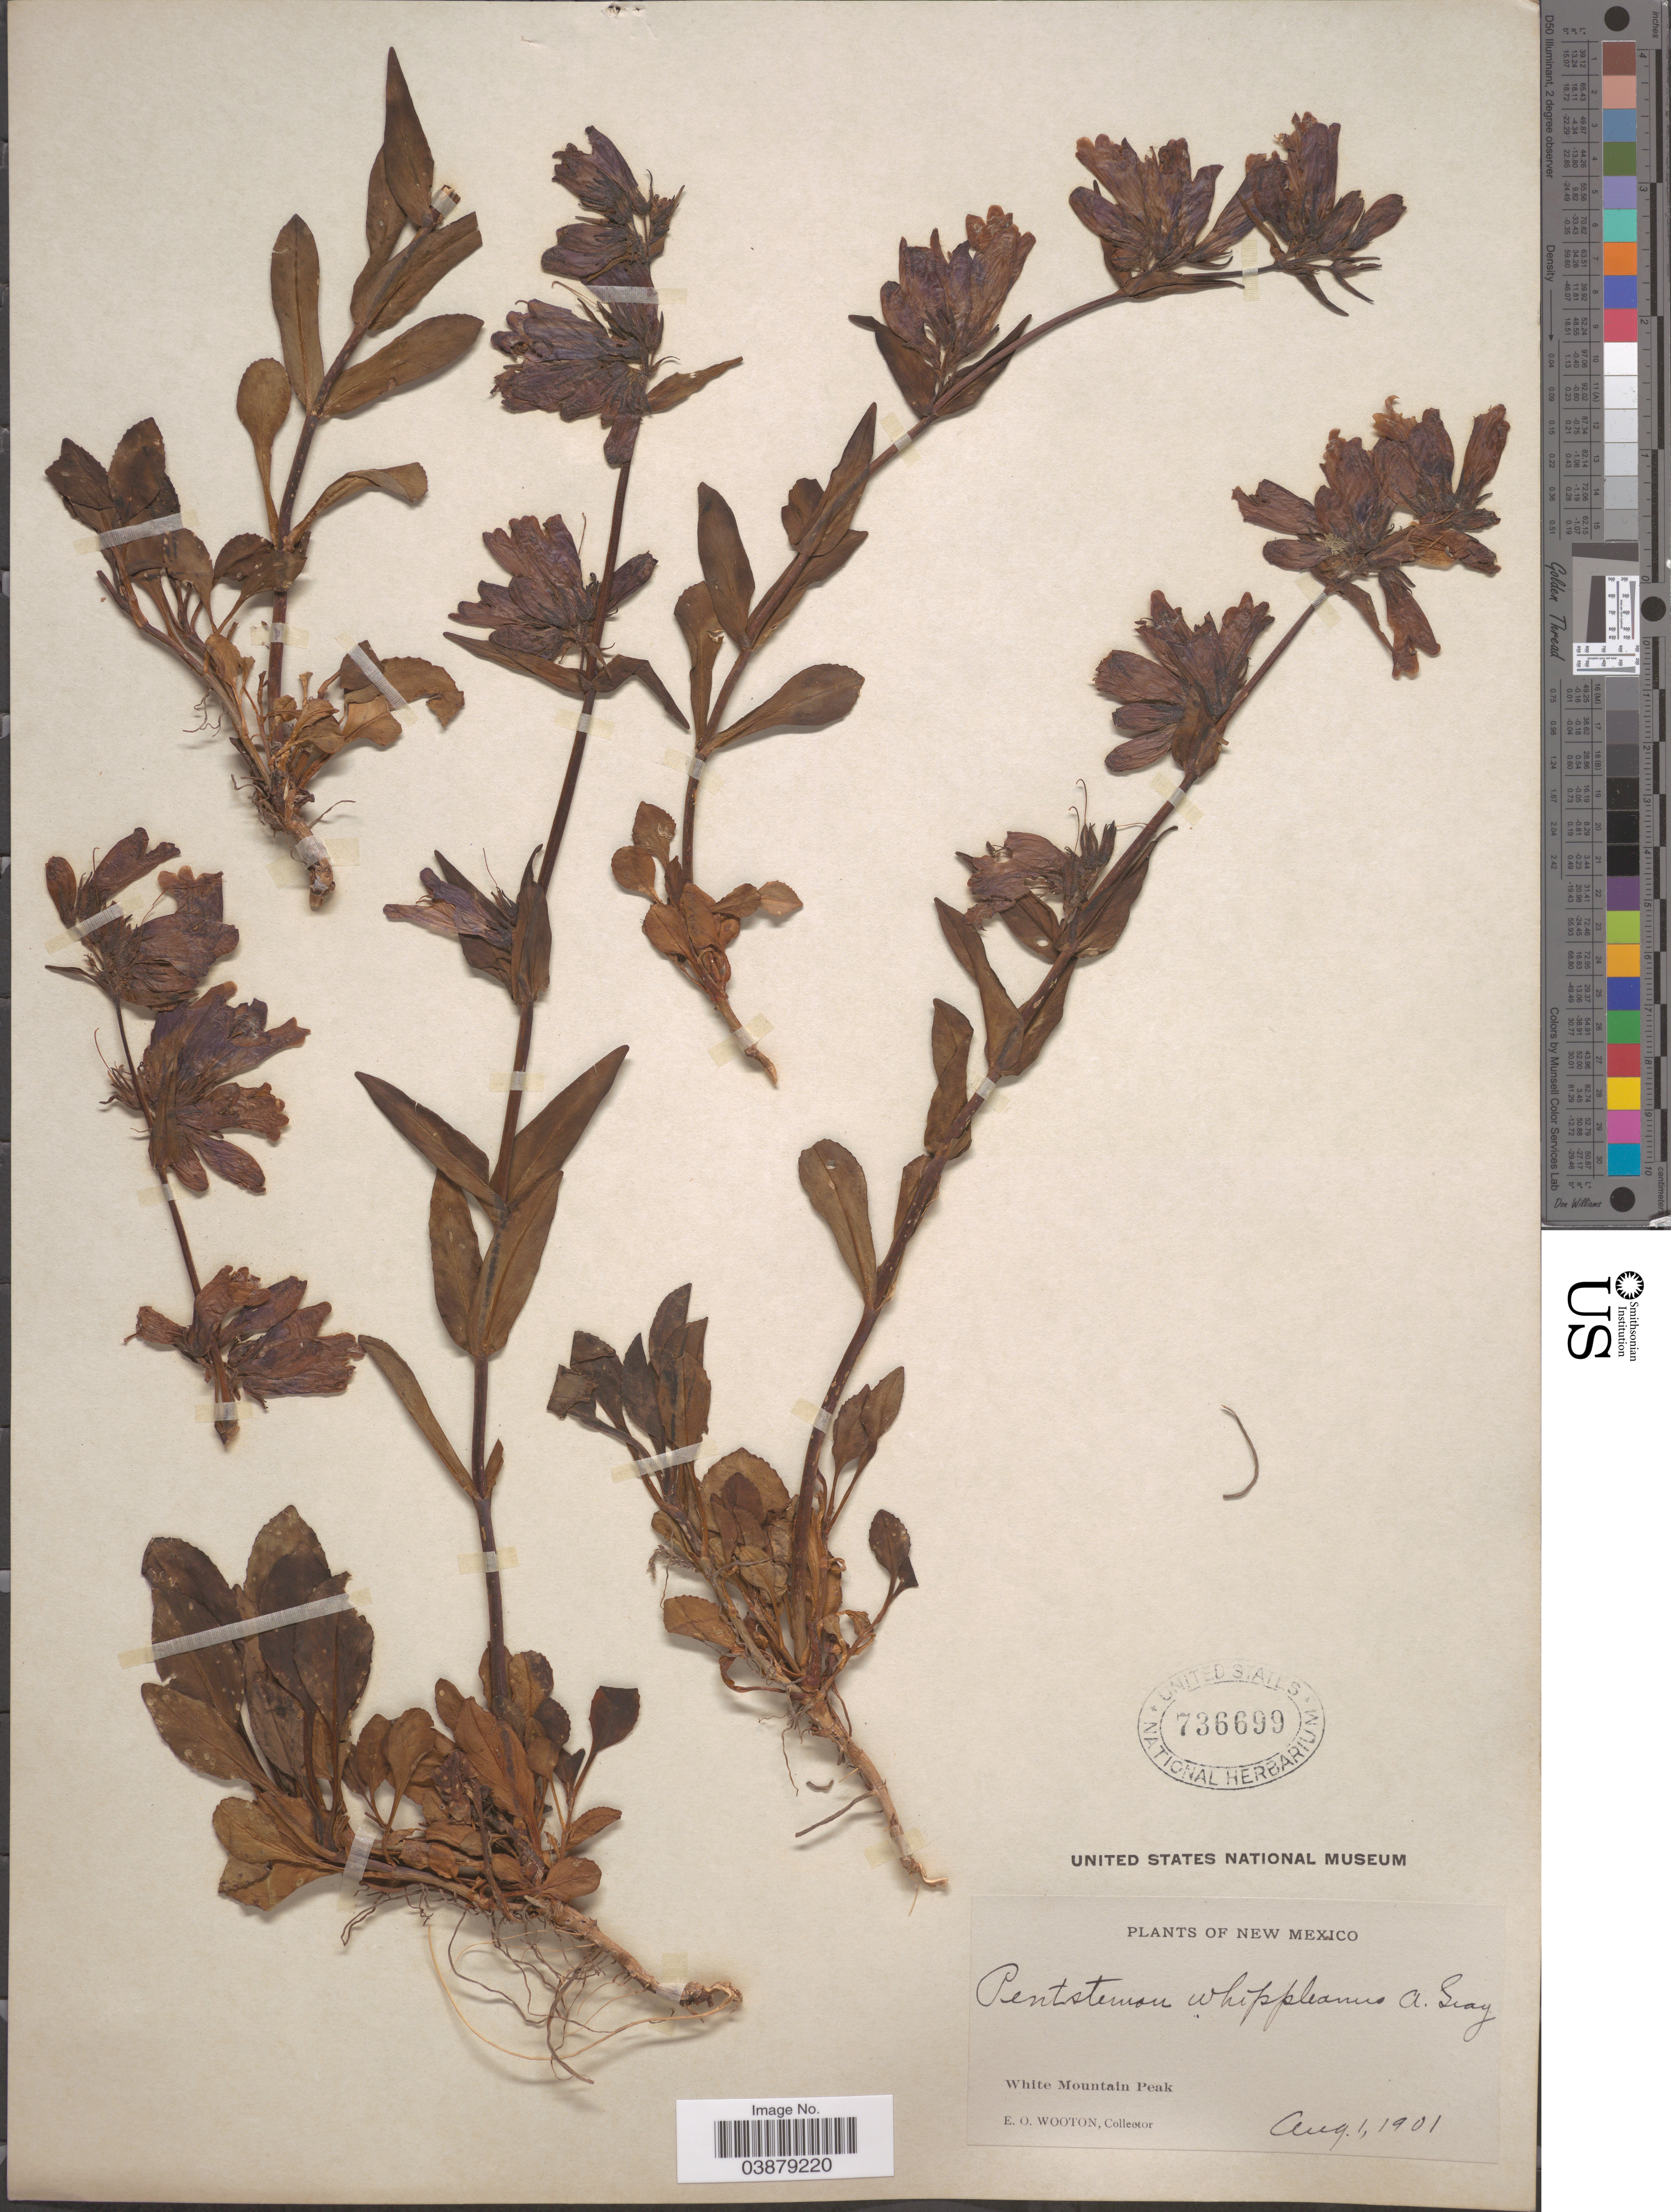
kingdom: Plantae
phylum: Tracheophyta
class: Magnoliopsida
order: Lamiales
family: Plantaginaceae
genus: Penstemon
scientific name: Penstemon whippleanus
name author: A. Gray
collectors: E. O. Wooton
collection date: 1901-08-01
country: United States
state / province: New Mexico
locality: White Mountain Peak.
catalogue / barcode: US 736699